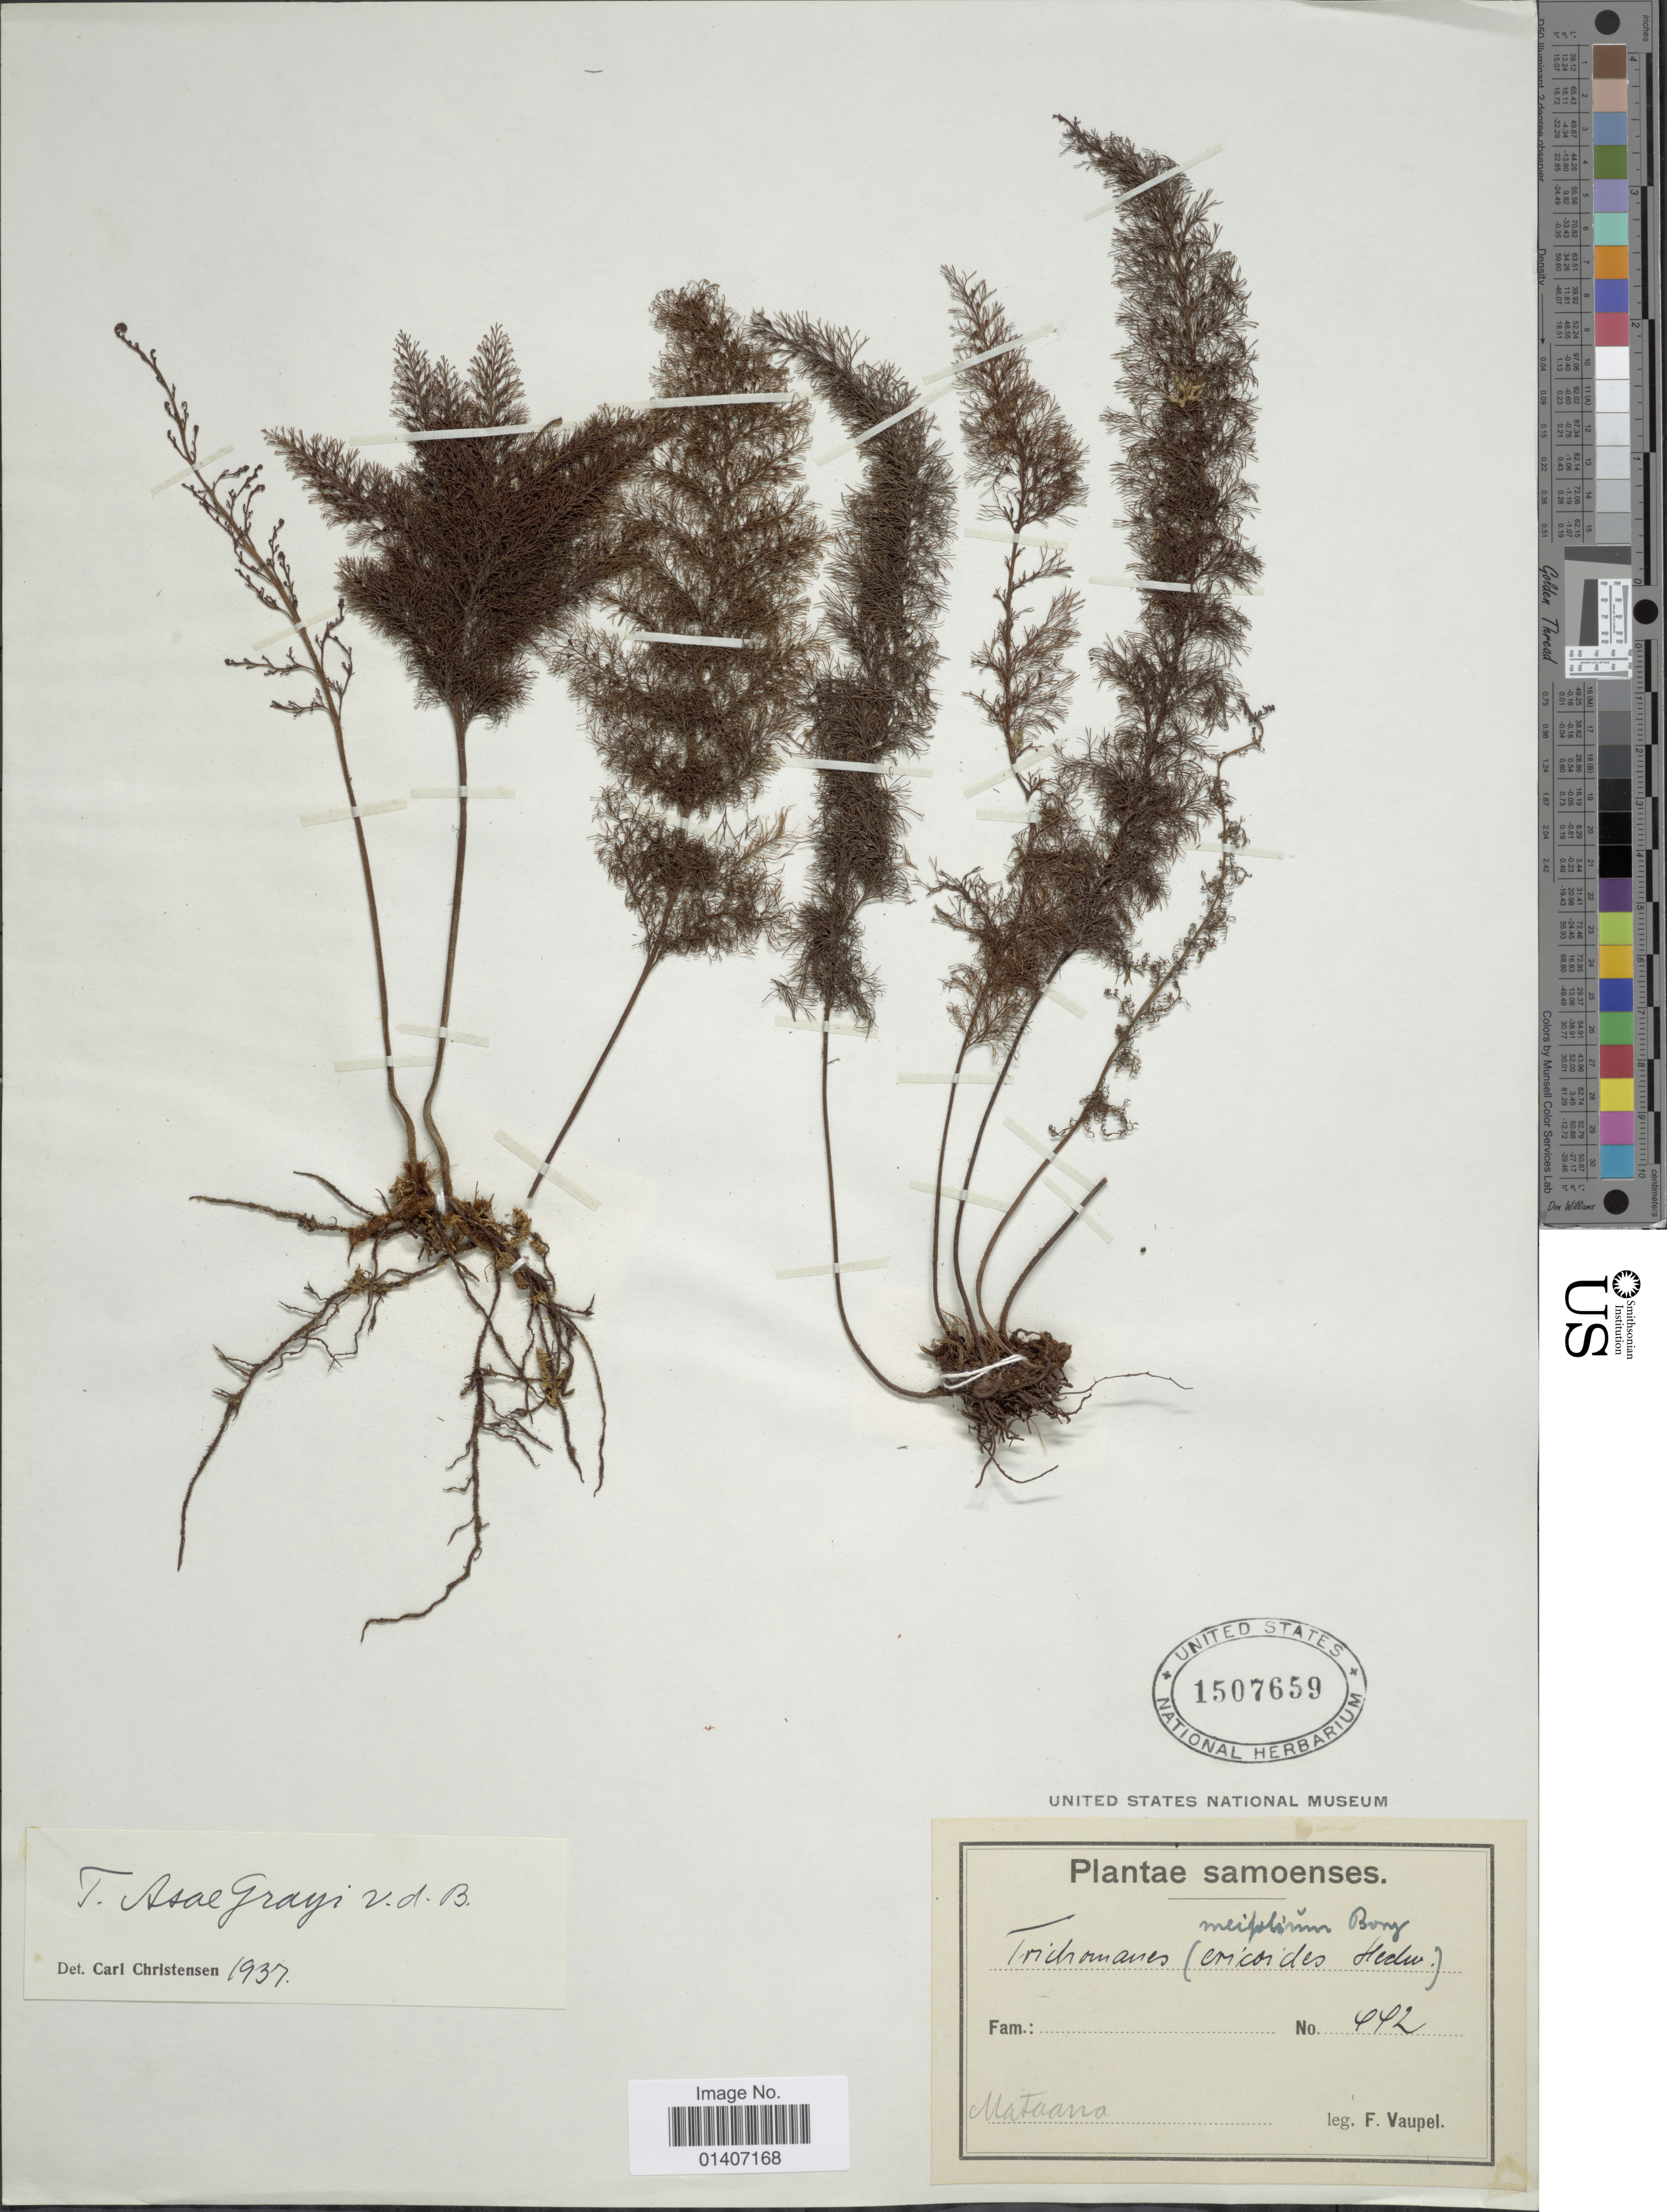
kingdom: Plantae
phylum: Tracheophyta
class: Polypodiopsida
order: Hymenophyllales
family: Hymenophyllaceae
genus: Abrodictyum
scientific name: Abrodictyum asae-grayi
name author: (Bosch) Ebihara & K. Iwats.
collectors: F. Vaupel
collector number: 442*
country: Samoa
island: Savaii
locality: Mataana, Samoensis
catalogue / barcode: US 1507659